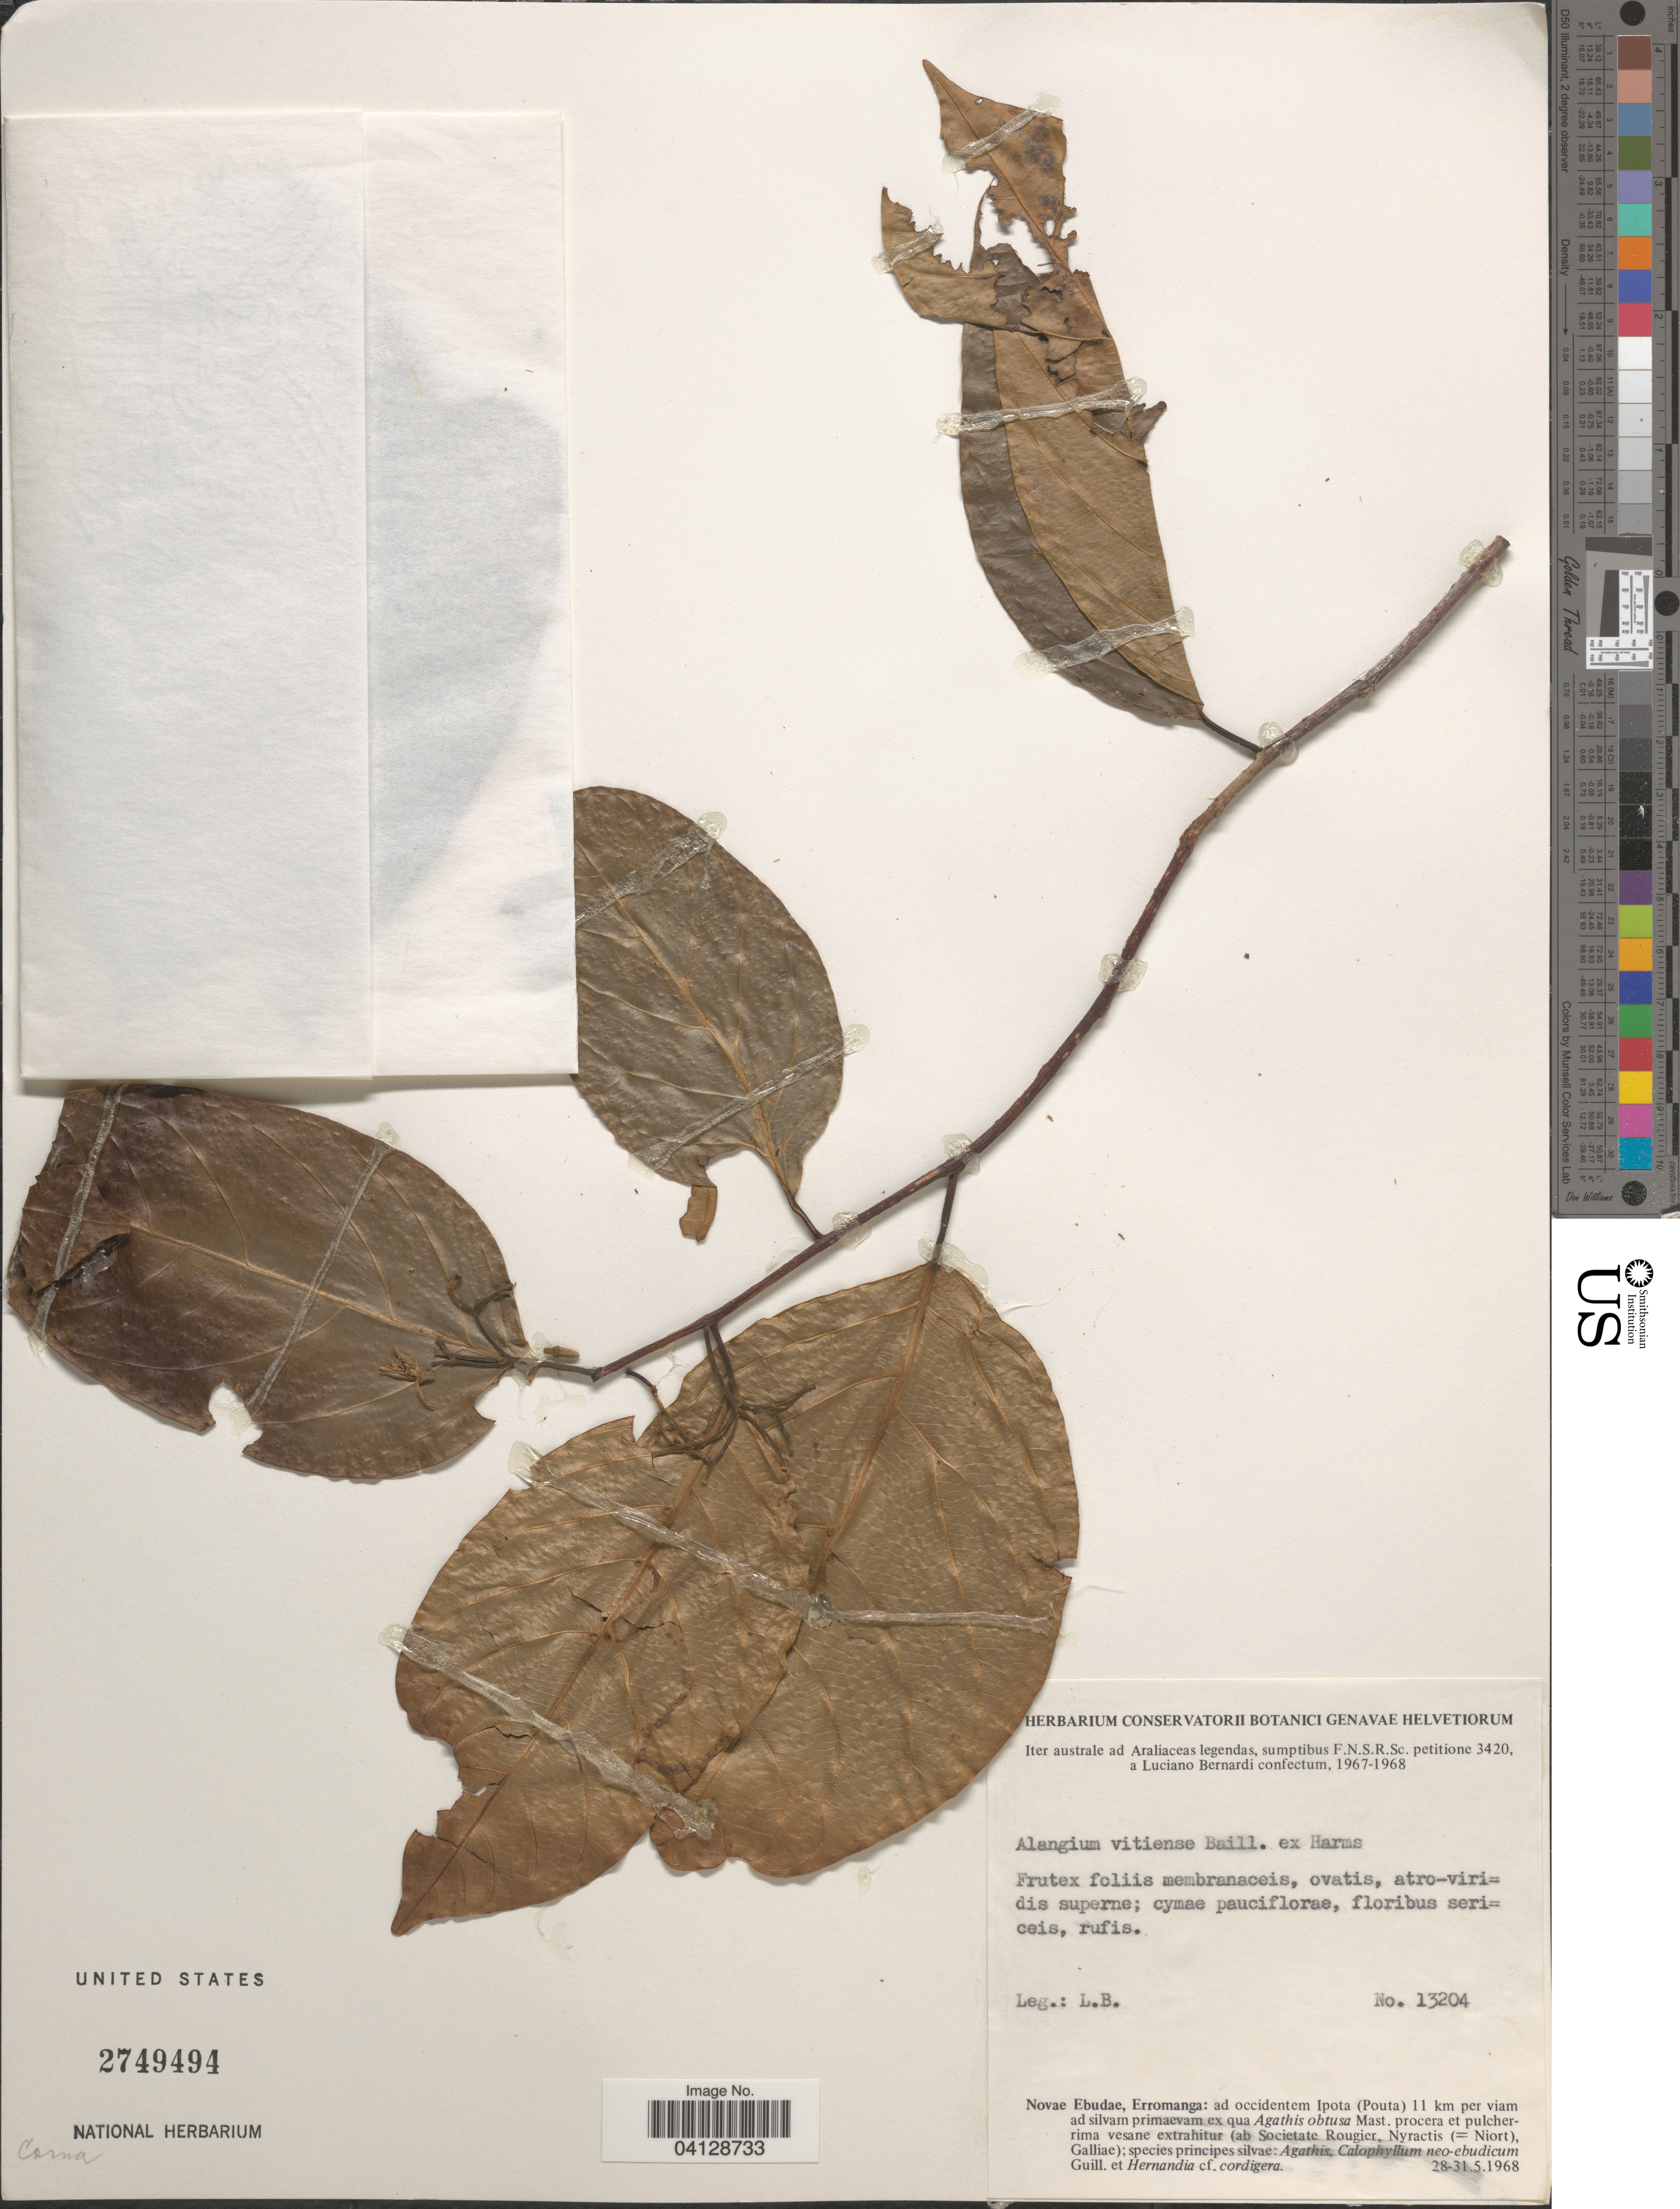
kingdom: Plantae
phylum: Tracheophyta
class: Magnoliopsida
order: Cornales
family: Cornaceae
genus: Alangium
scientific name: Alangium vitiense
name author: (A. Gray) Baill. ex Harms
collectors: L. Bernardi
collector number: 13204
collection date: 1967/1968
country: Vanuatu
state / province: Tafea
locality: Iter australe ad Araliaceas legendas.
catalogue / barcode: US 2749494